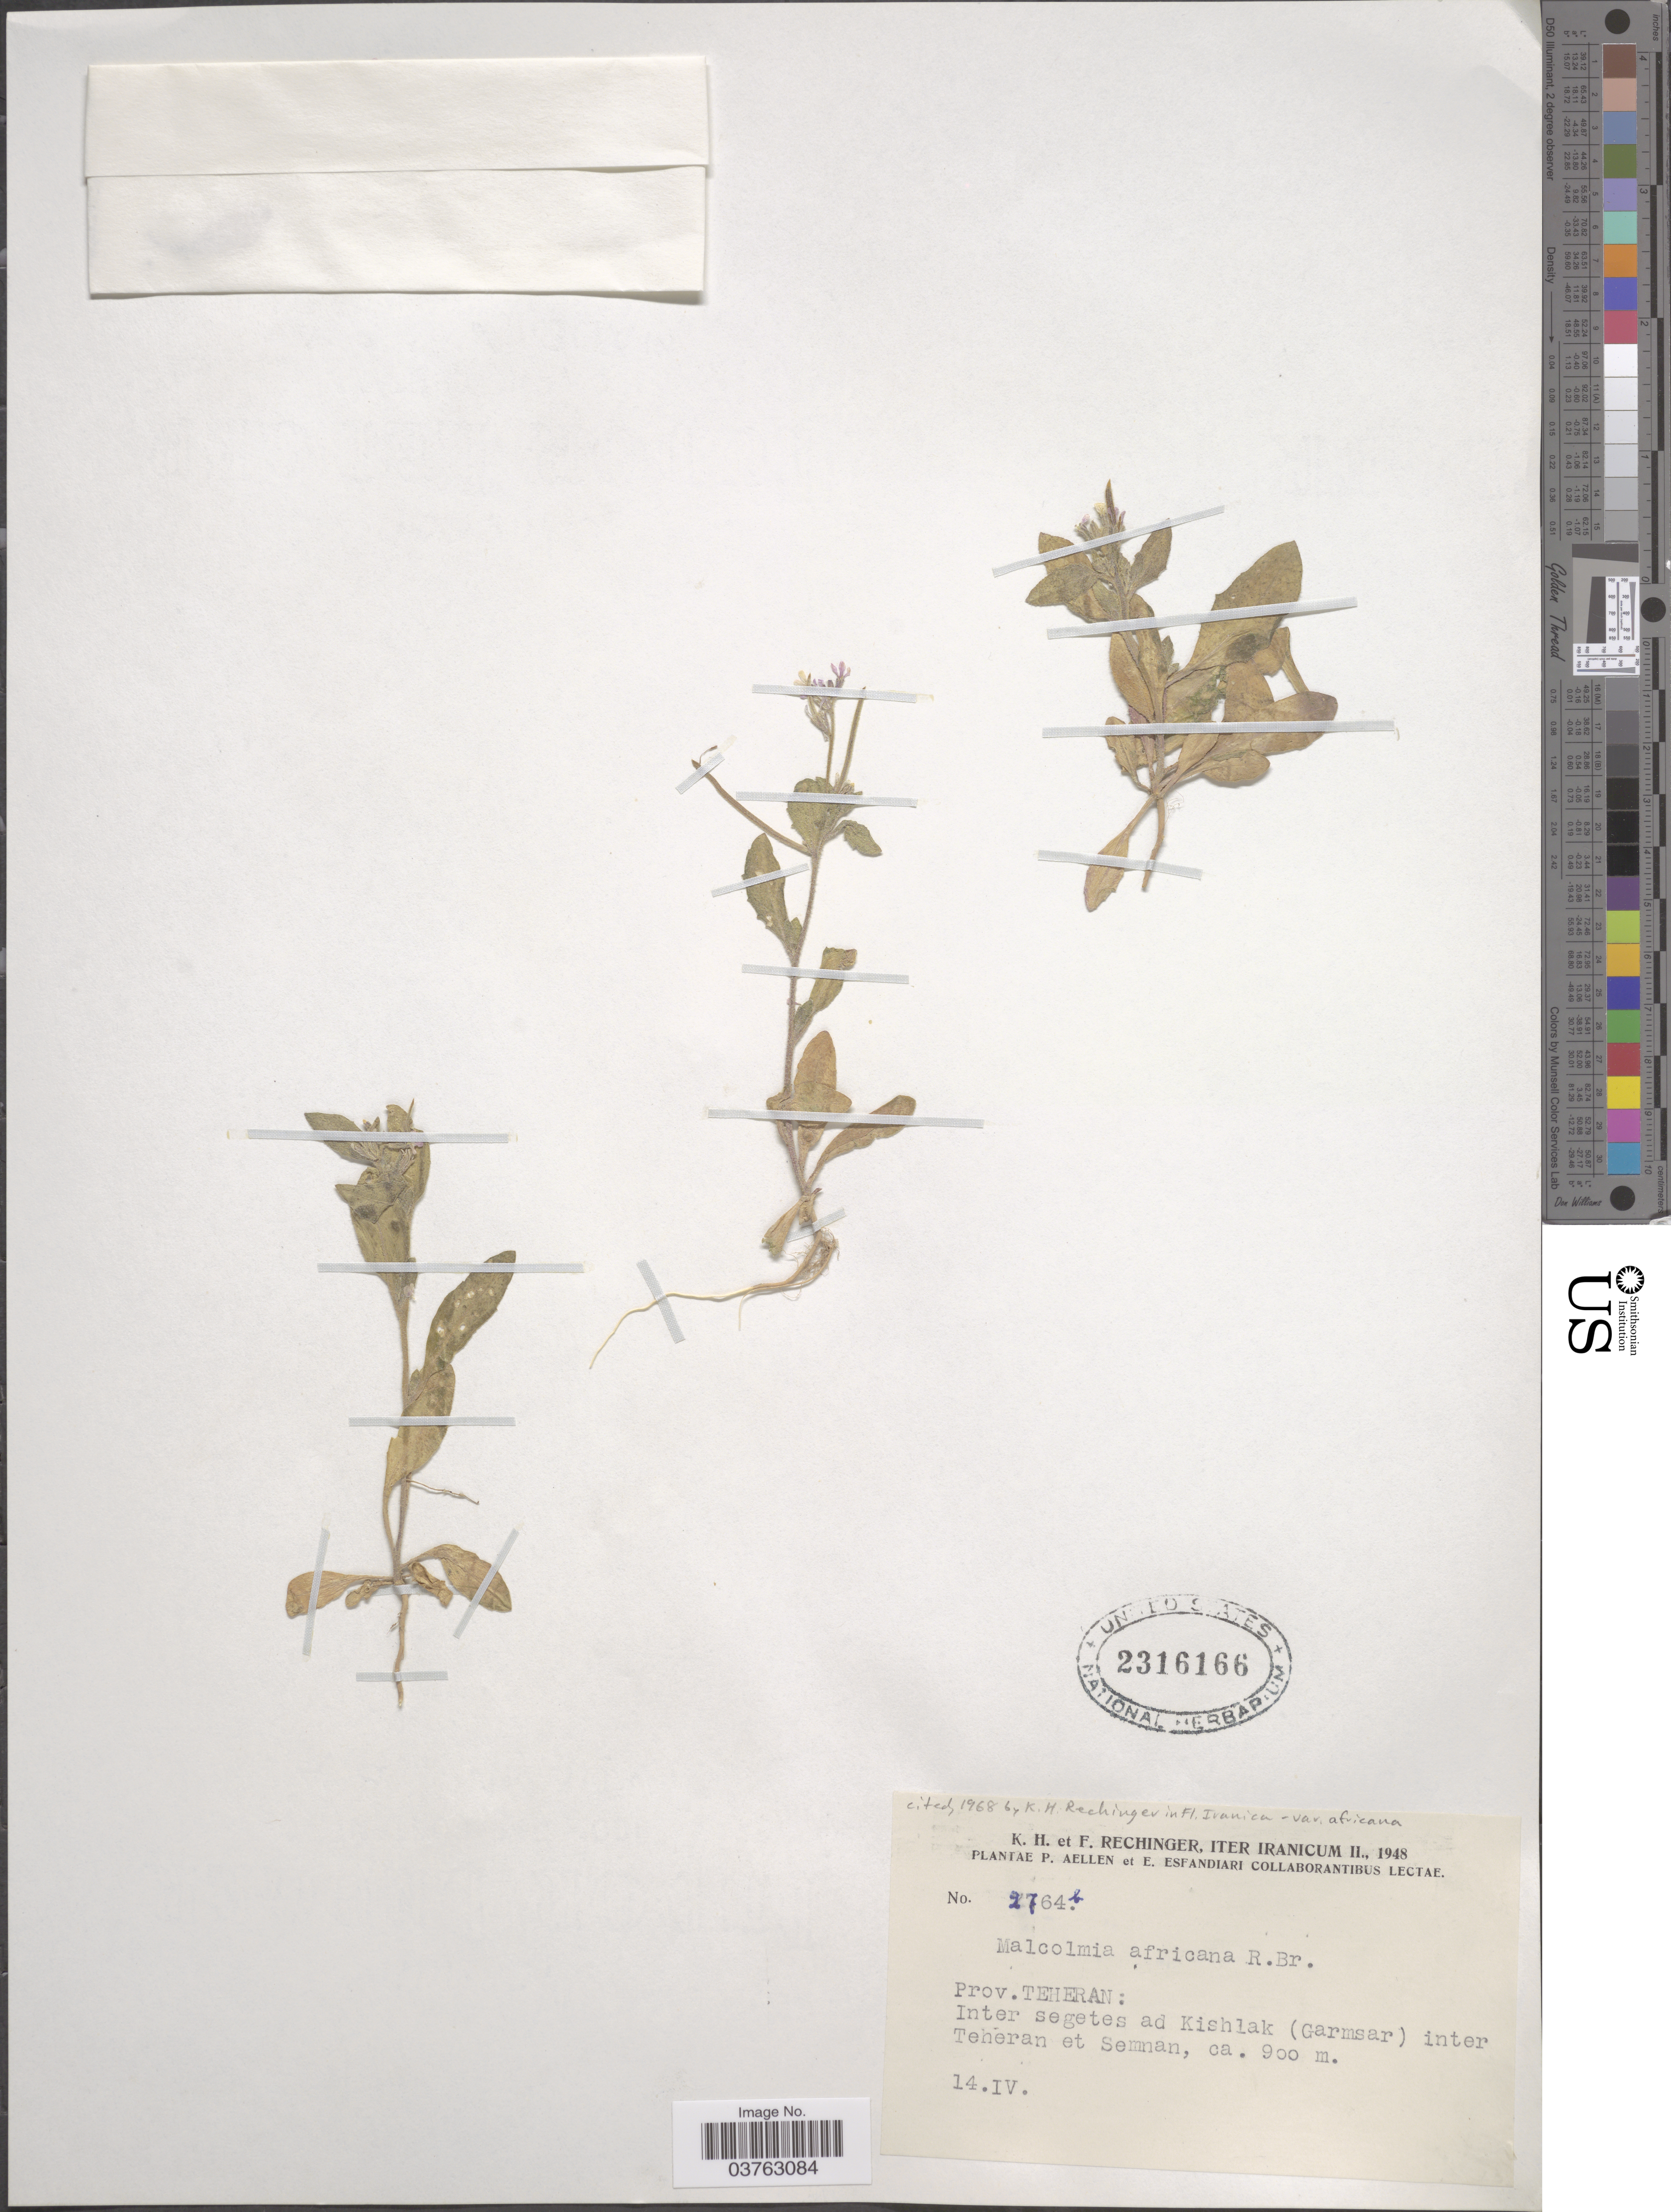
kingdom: Plantae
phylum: Tracheophyta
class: Magnoliopsida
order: Brassicales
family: Brassicaceae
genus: Malcolmia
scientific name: Malcolmia africana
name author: (L.) W.T. Aiton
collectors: P. Aellen & E. Esfandiari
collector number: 2764b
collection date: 1948-04-14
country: Iran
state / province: Tehran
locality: Prov. Teheran: Inter segetes ad Kishlak (Garmsar) inter Teheran et Semnan.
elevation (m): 900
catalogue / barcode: US 2316166